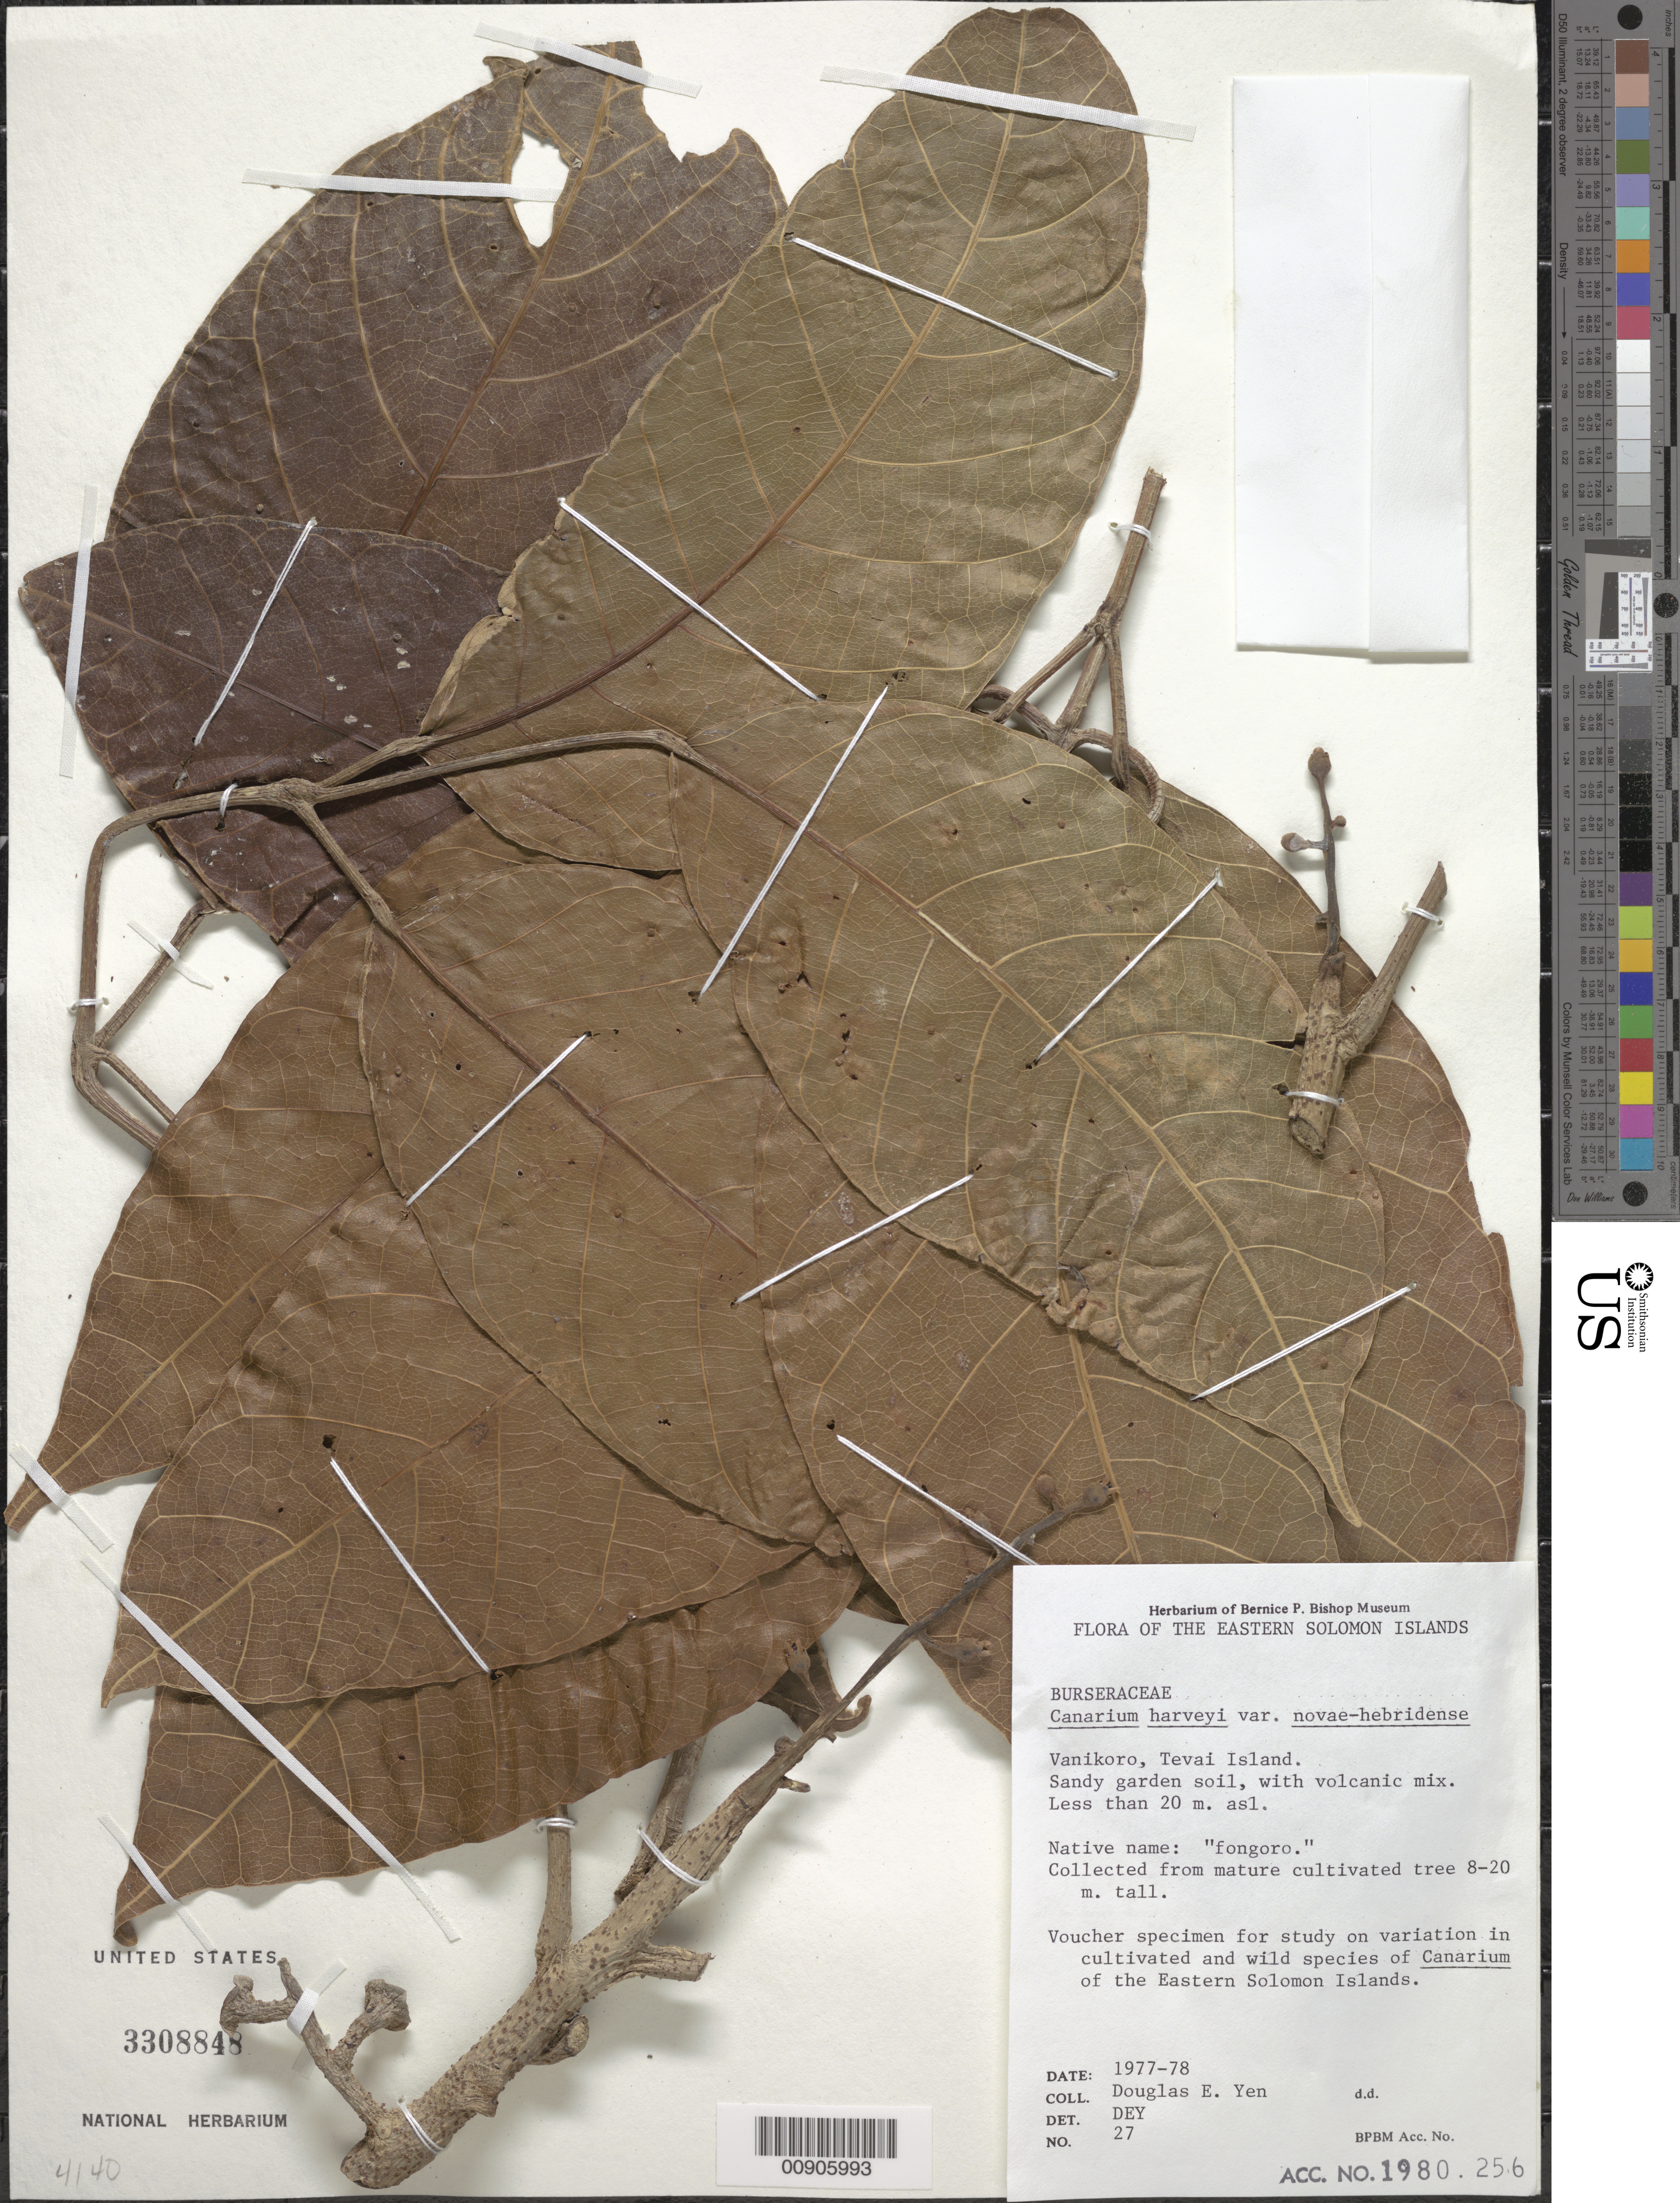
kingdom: Plantae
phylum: Tracheophyta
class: Magnoliopsida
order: Sapindales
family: Burseraceae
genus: Canarium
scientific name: Canarium harveyi var. novae-hebridense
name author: Leenh.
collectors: D. Yen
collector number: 27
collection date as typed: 1977 to 1978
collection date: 1977/1978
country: Solomon Islands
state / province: Temotu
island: Te Anu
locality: Eastern Solomon Islands, Vanikoro. Tevai I. [ = Te Anu]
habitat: Sandy garden soil, with volcanic mix.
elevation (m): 20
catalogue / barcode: US 3308848